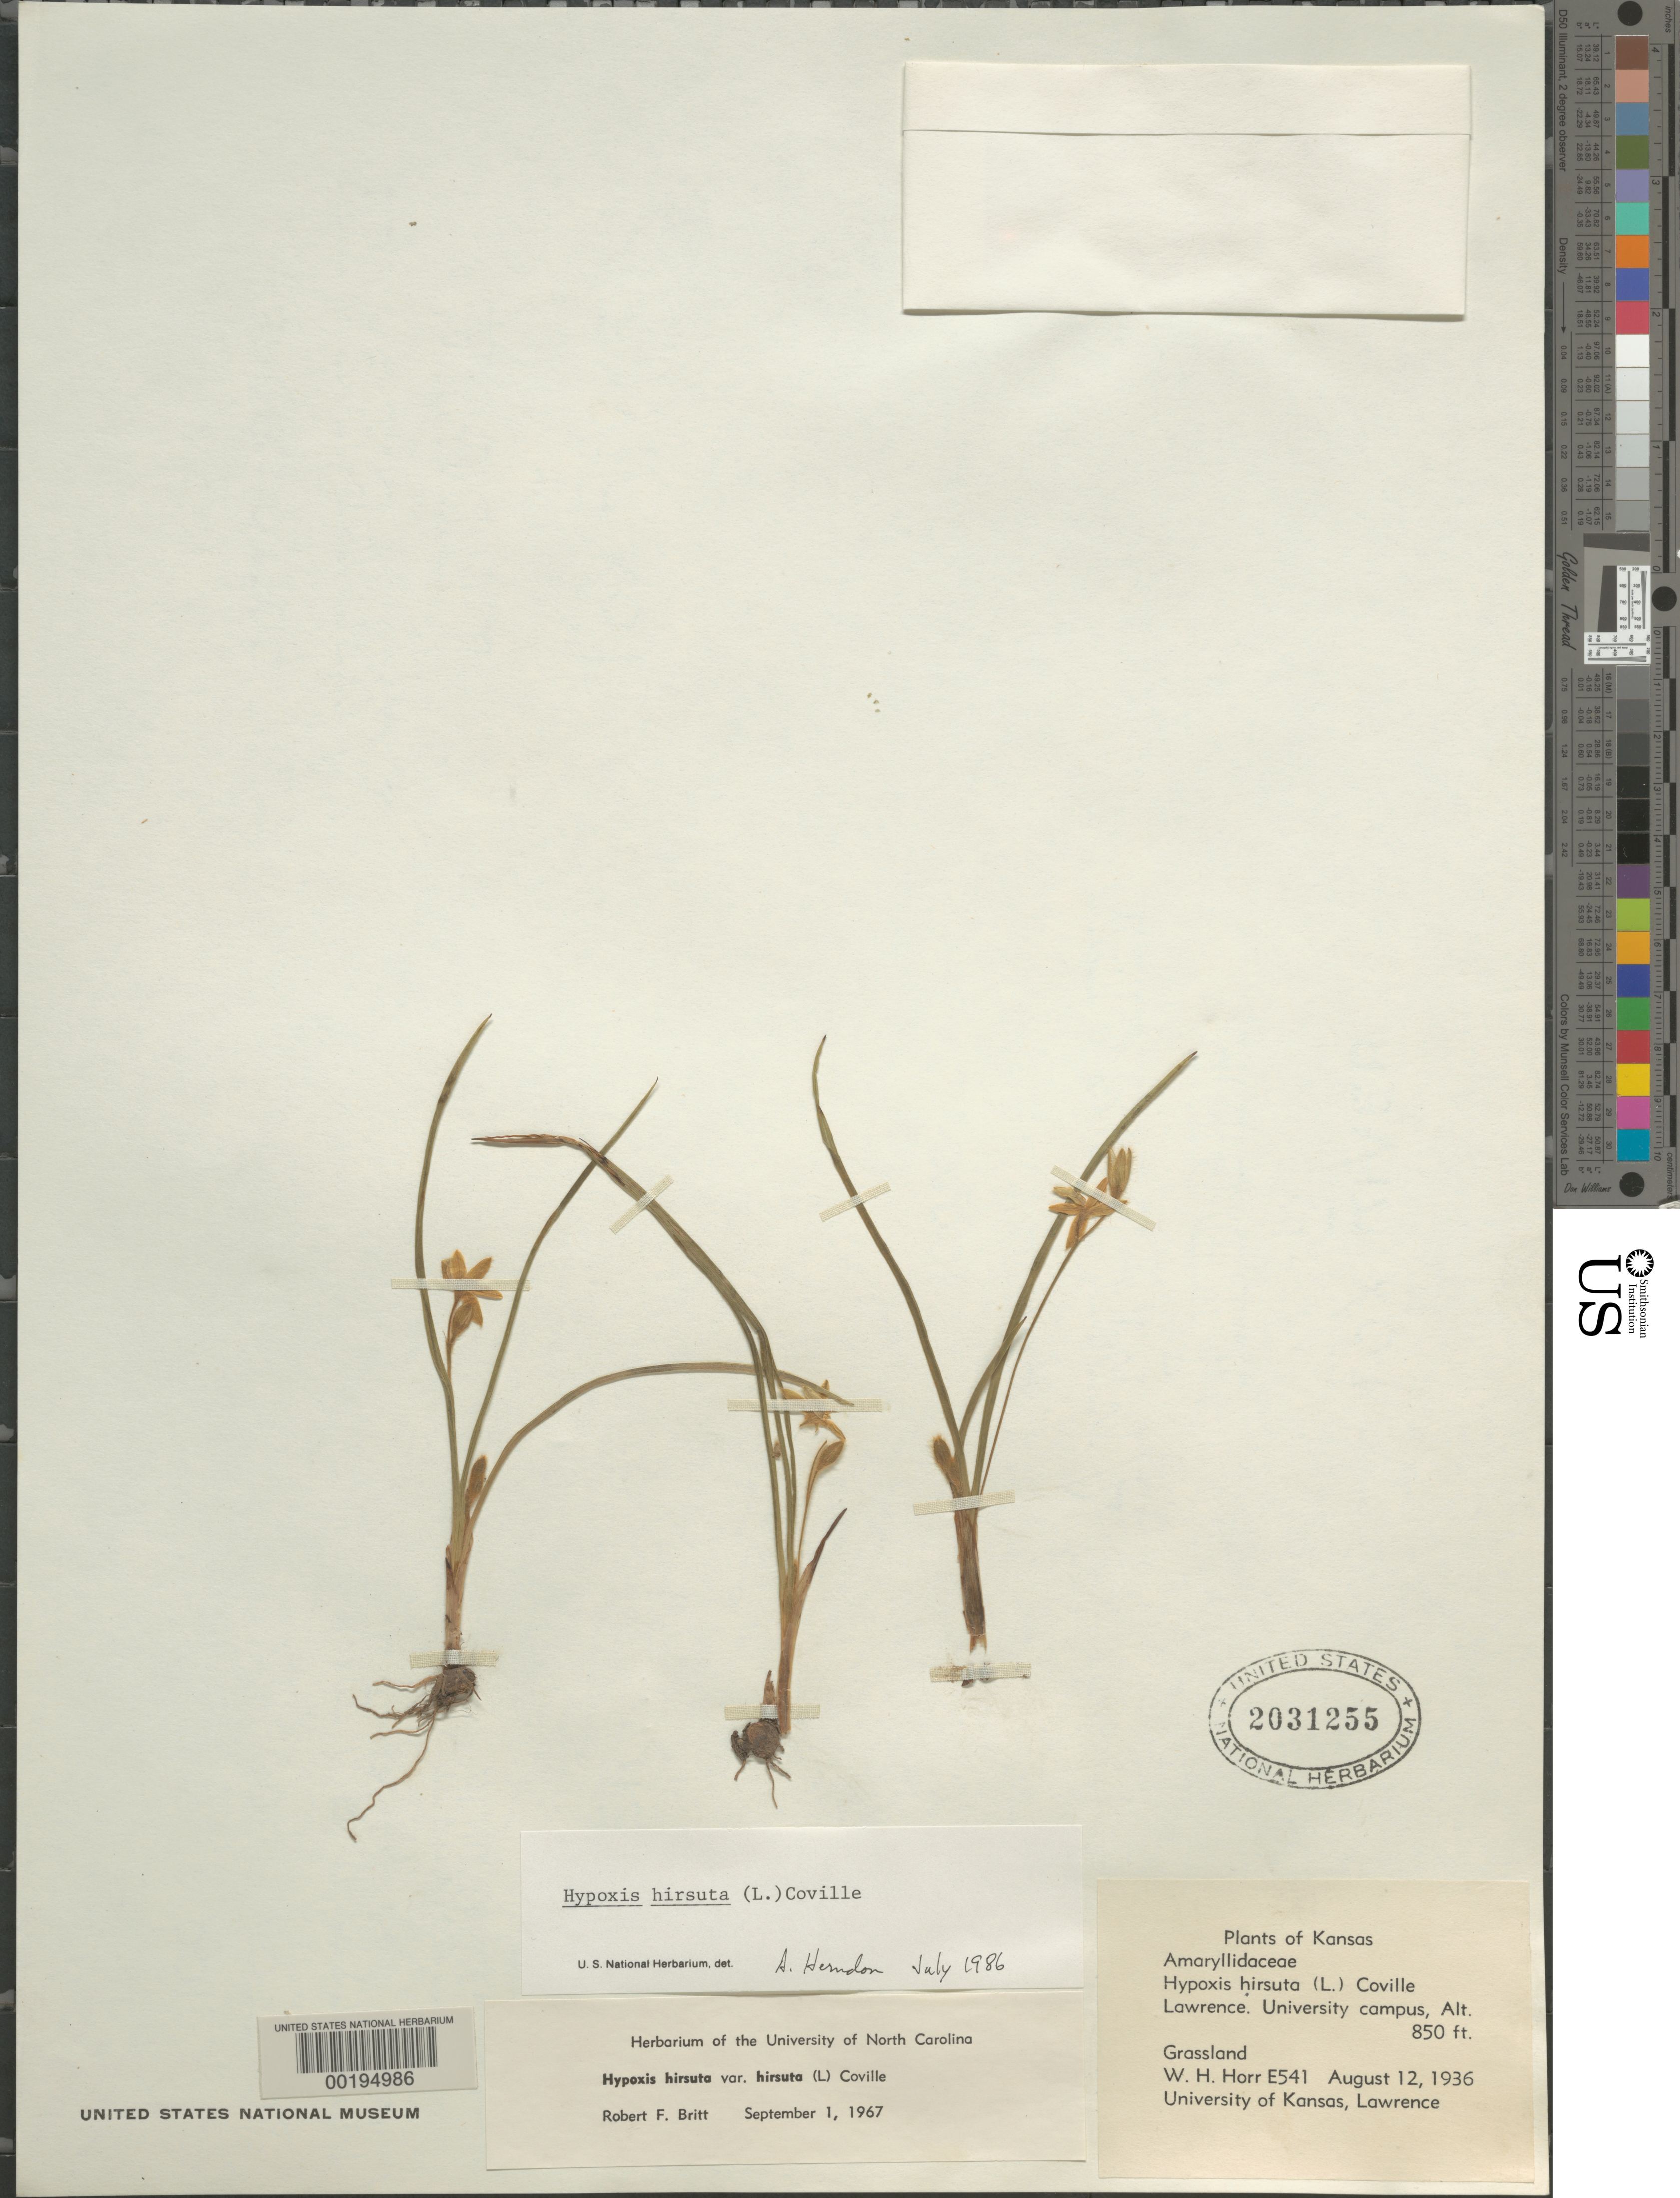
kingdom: Plantae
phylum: Tracheophyta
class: Liliopsida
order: Asparagales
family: Hypoxidaceae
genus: Hypoxis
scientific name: Hypoxis hirsuta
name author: (L.) Coville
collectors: W. H. Horr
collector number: E541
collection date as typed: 12 Aug 1936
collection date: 1936-08-12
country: United States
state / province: Kansas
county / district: Douglas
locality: Lawrence, university campus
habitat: Grassland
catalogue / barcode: US 2031255